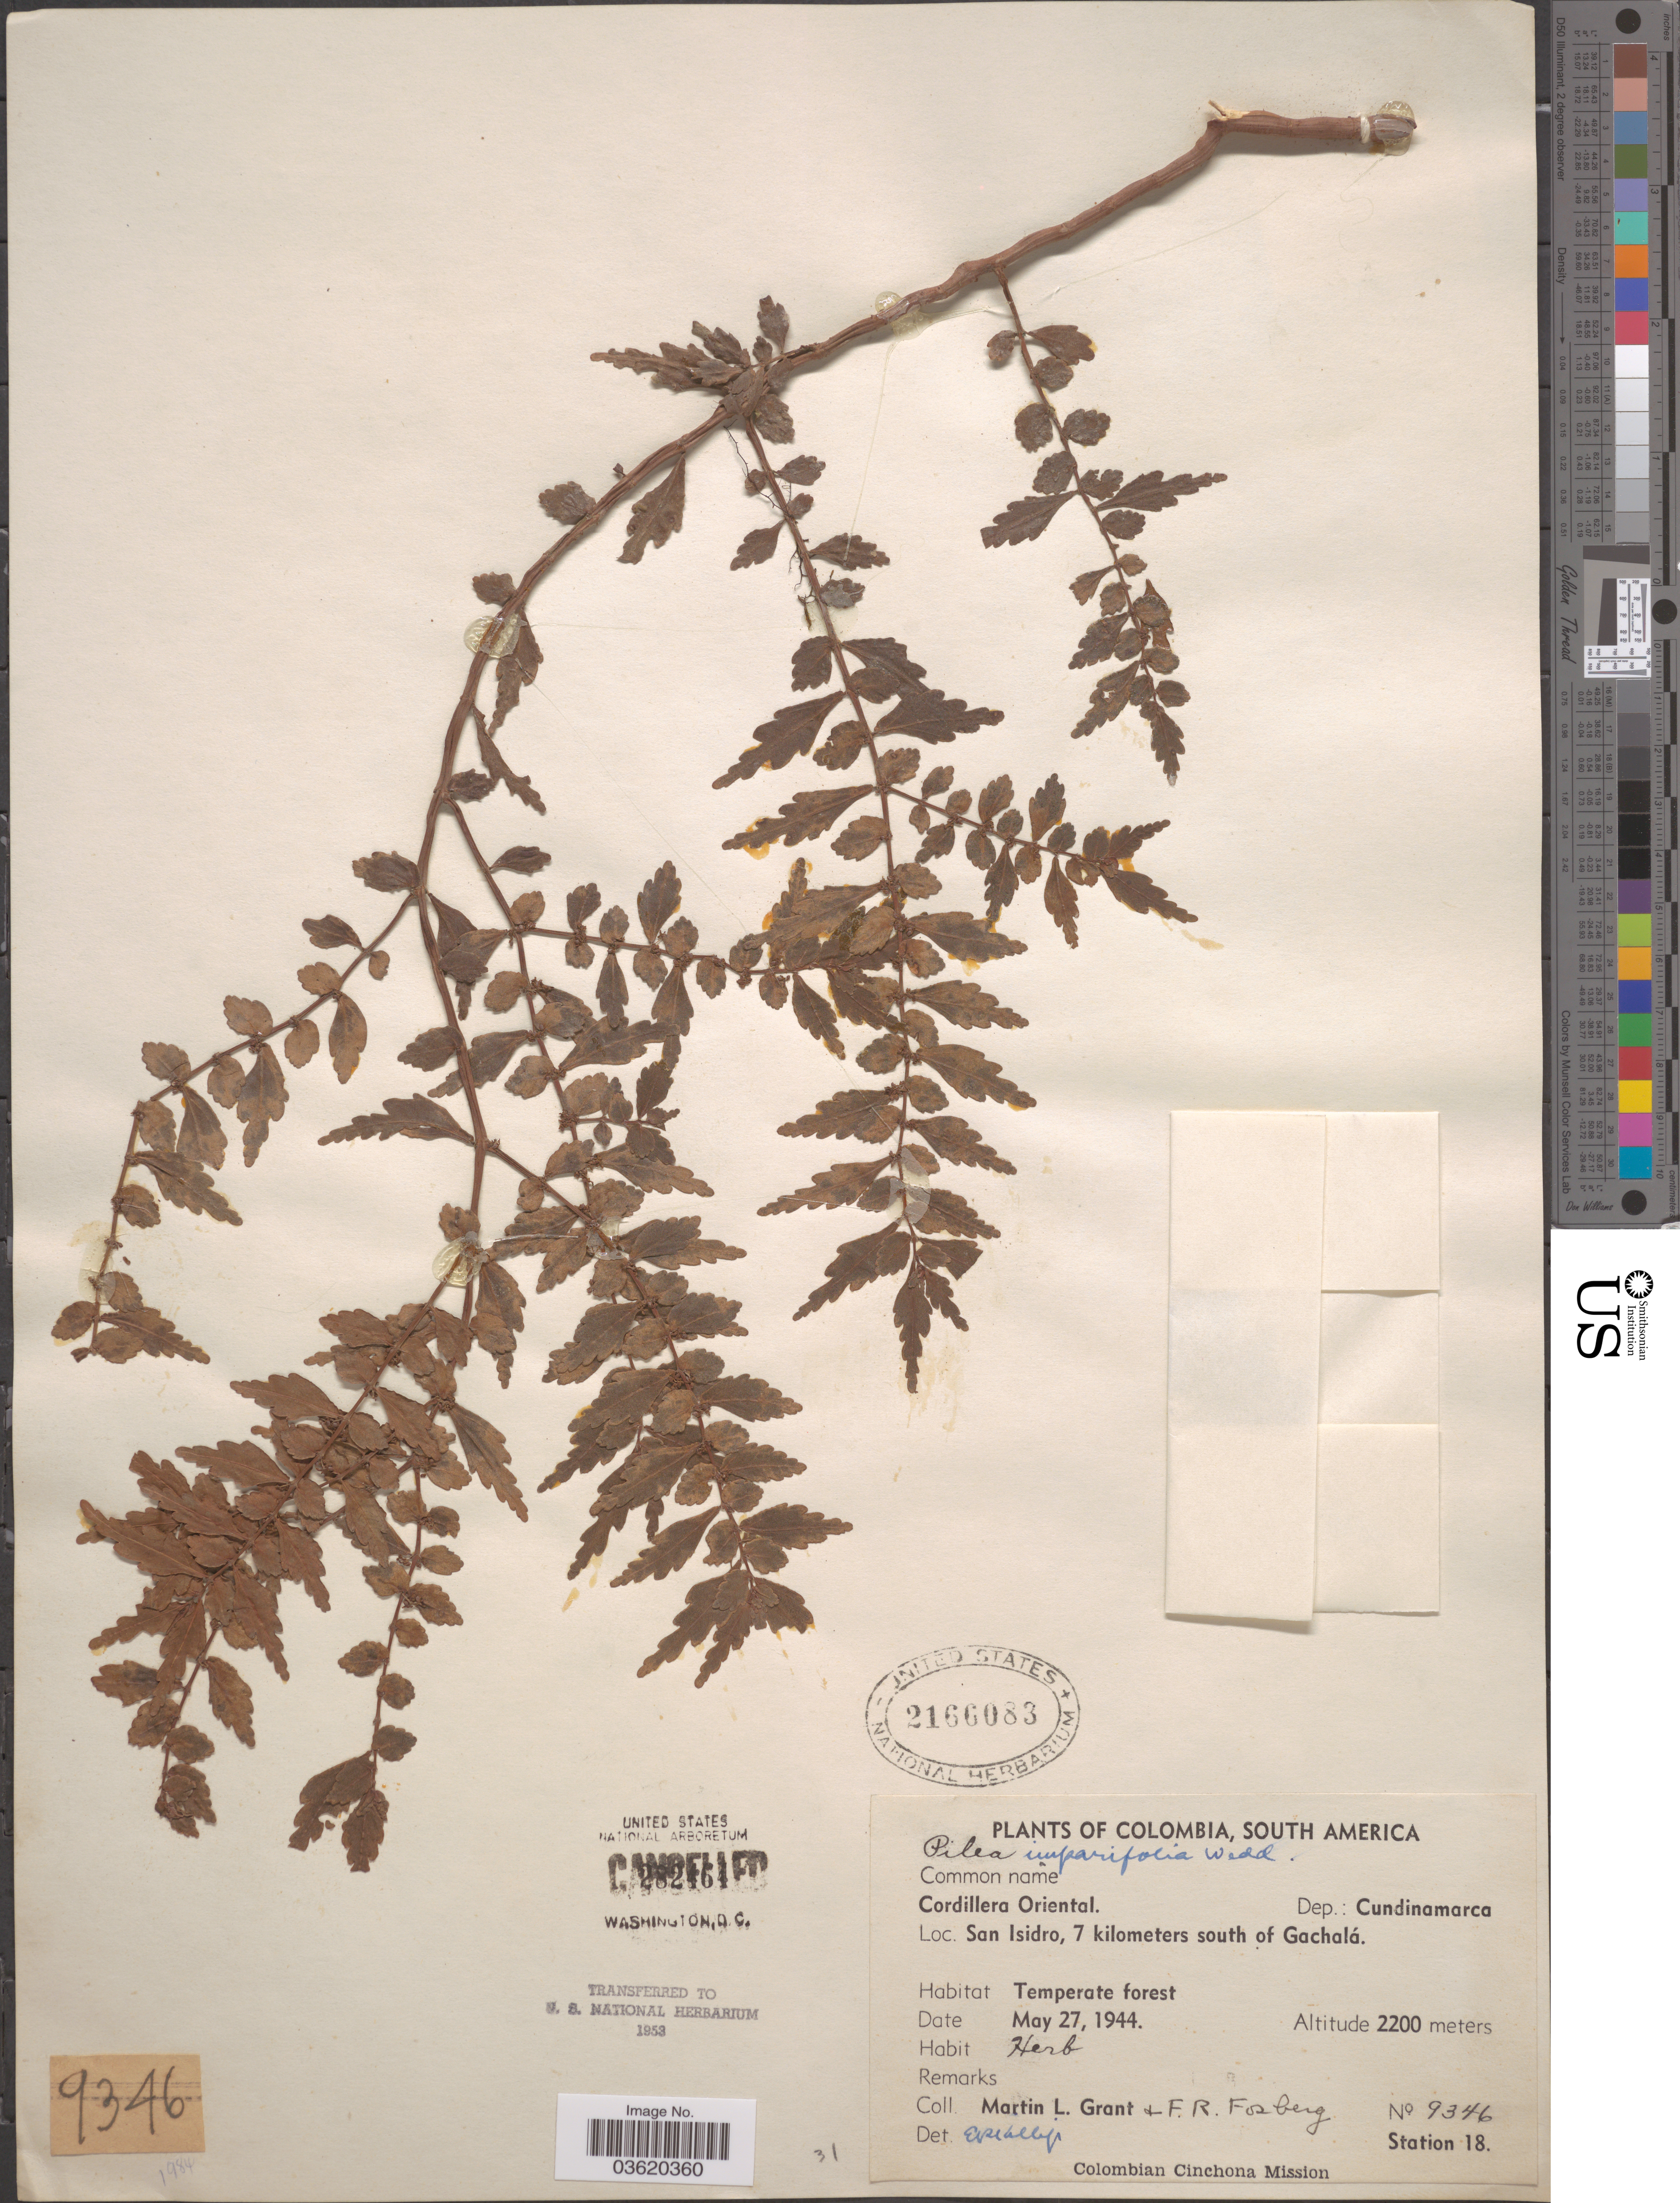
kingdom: Plantae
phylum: Tracheophyta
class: Magnoliopsida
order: Rosales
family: Urticaceae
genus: Pilea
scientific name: Pilea imparifolia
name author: Wedd.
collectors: M. L. Grant & F. R. Fosberg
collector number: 9346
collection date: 1944-05-27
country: Colombia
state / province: Cundinamarca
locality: Cordillera Oriental Dep.: Cundinamarca. San Isidro, 7 kilometers south of Gachalá.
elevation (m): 2200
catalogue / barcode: US 2166083